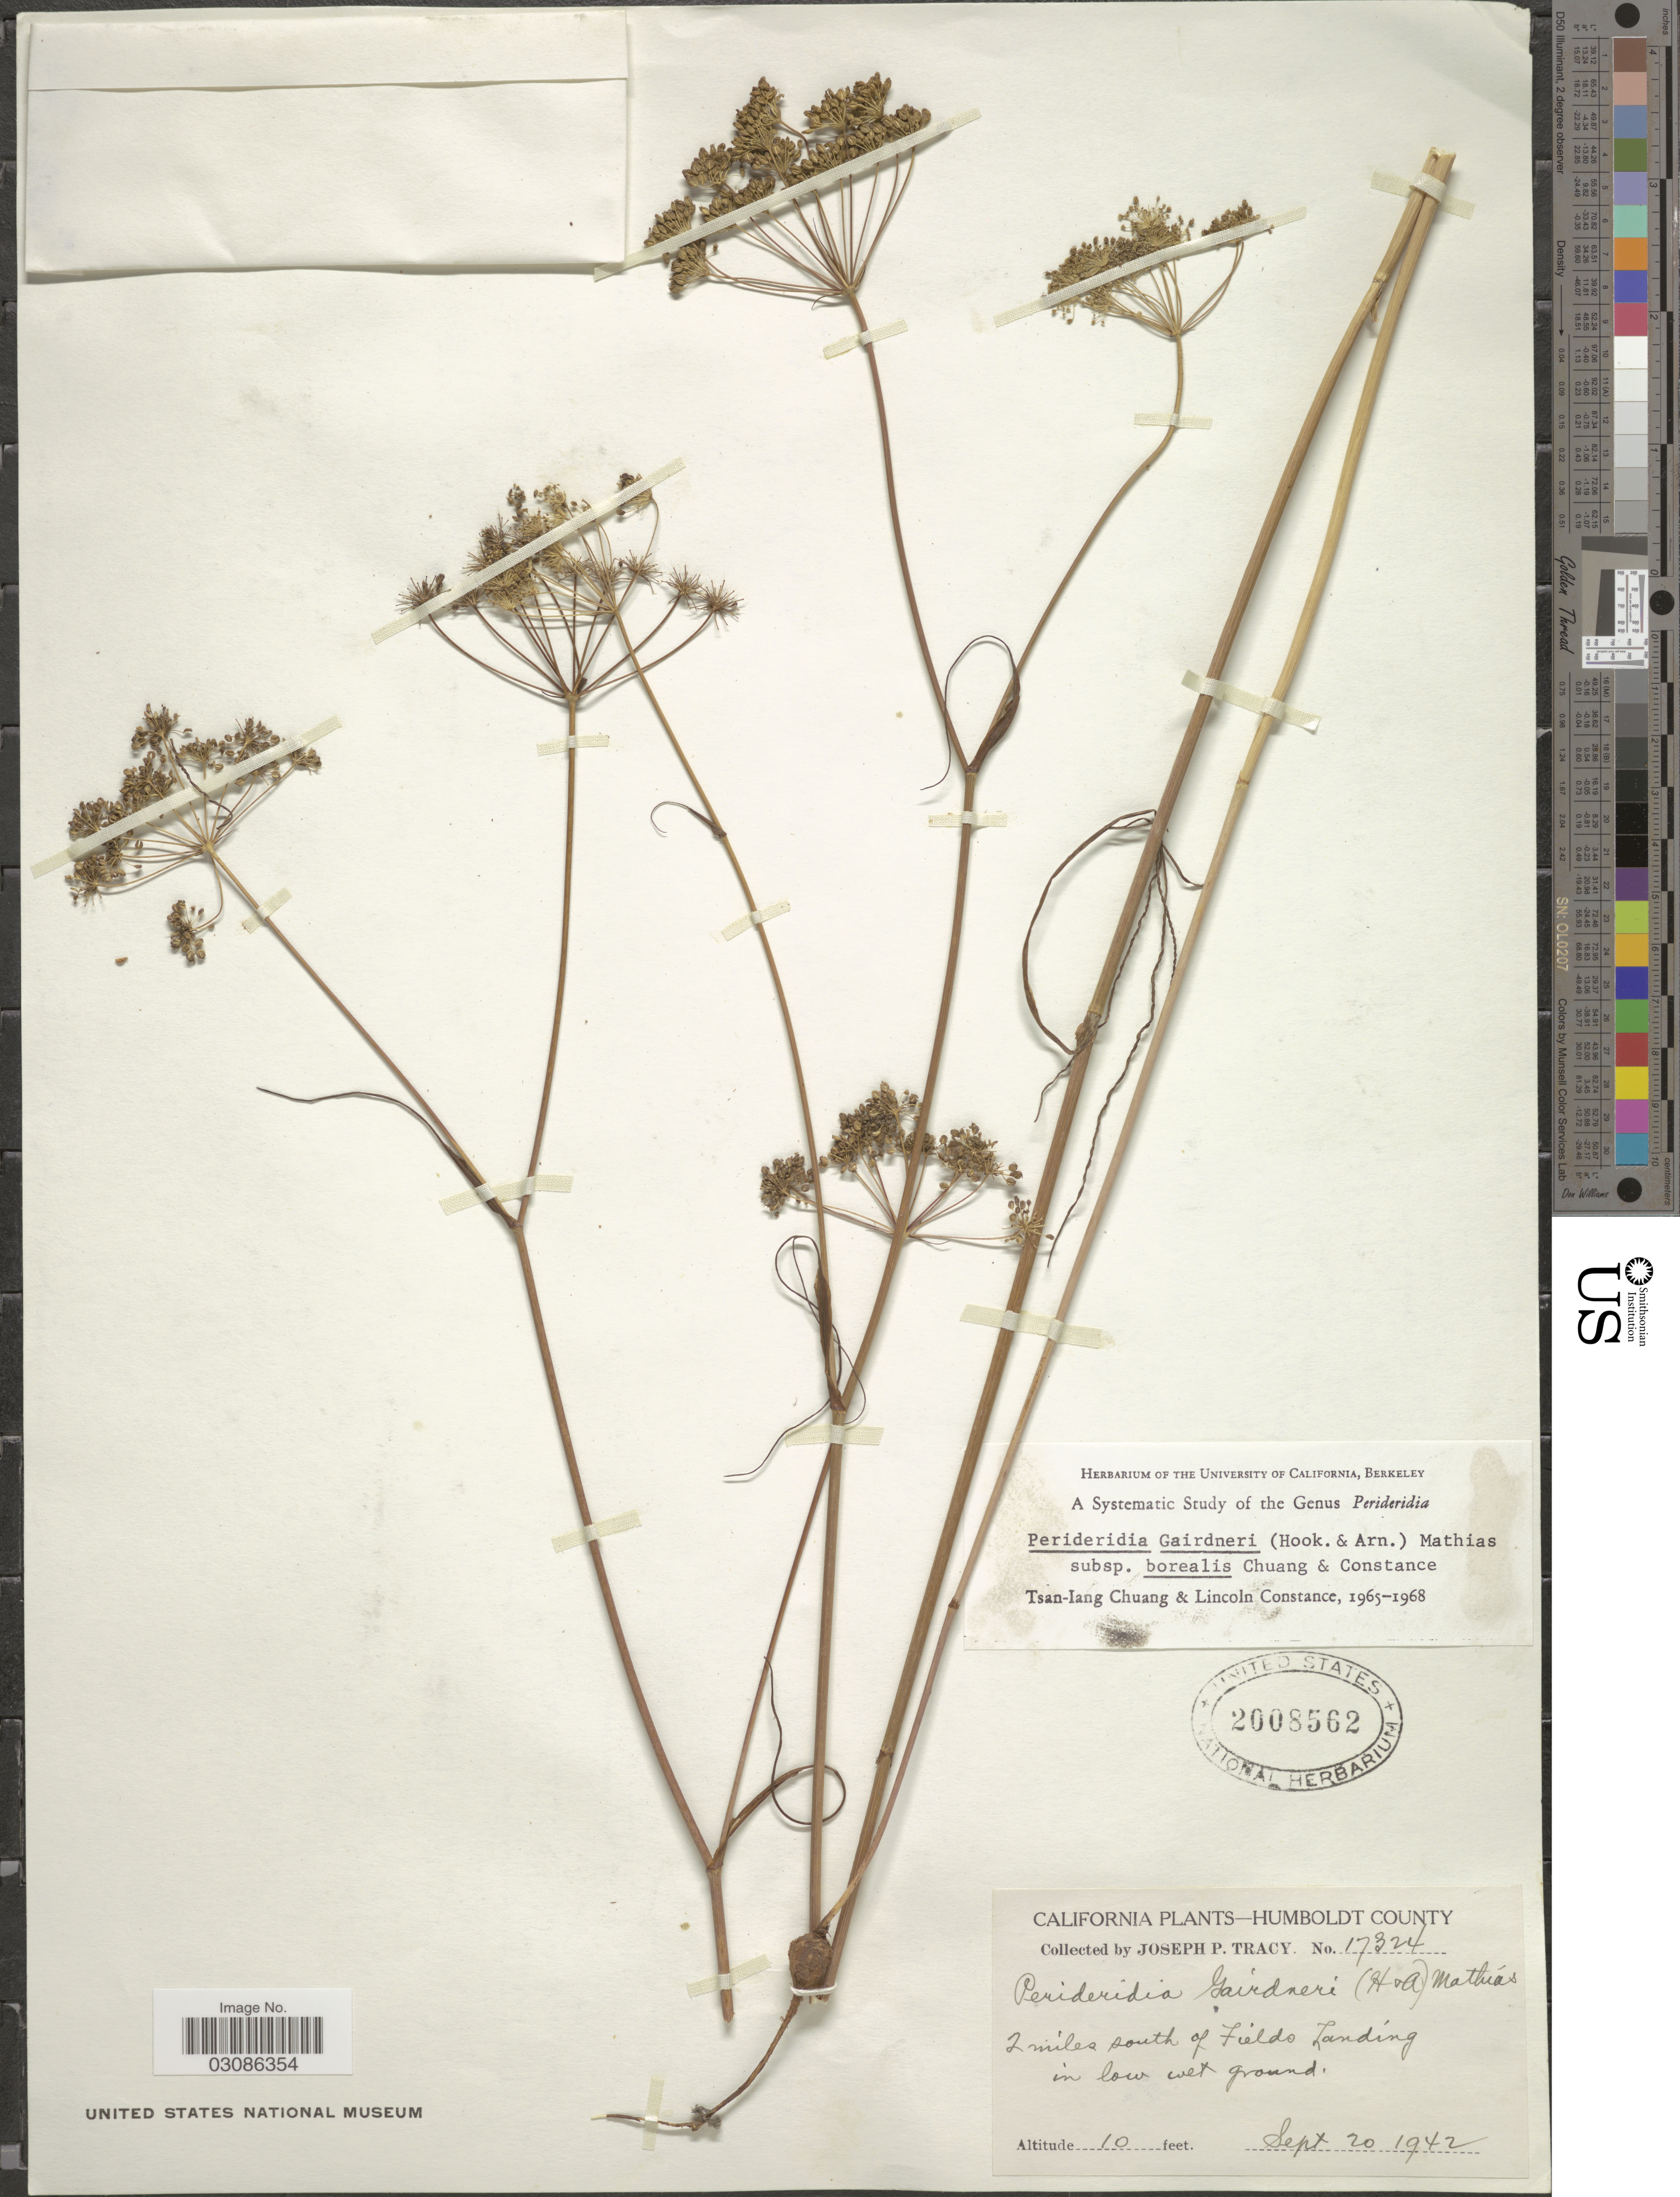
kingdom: Plantae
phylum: Tracheophyta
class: Magnoliopsida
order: Apiales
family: Apiaceae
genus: Perideridia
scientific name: Perideridia gairdneri subsp. borealis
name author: T.I. Chuang & Constance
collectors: J. Tracy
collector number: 17324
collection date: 1942-09-20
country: United States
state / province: California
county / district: Humboldt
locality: Humboldt County, 2 miles south of Fields Landing in low wet ground.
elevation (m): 3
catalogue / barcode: US 2008562